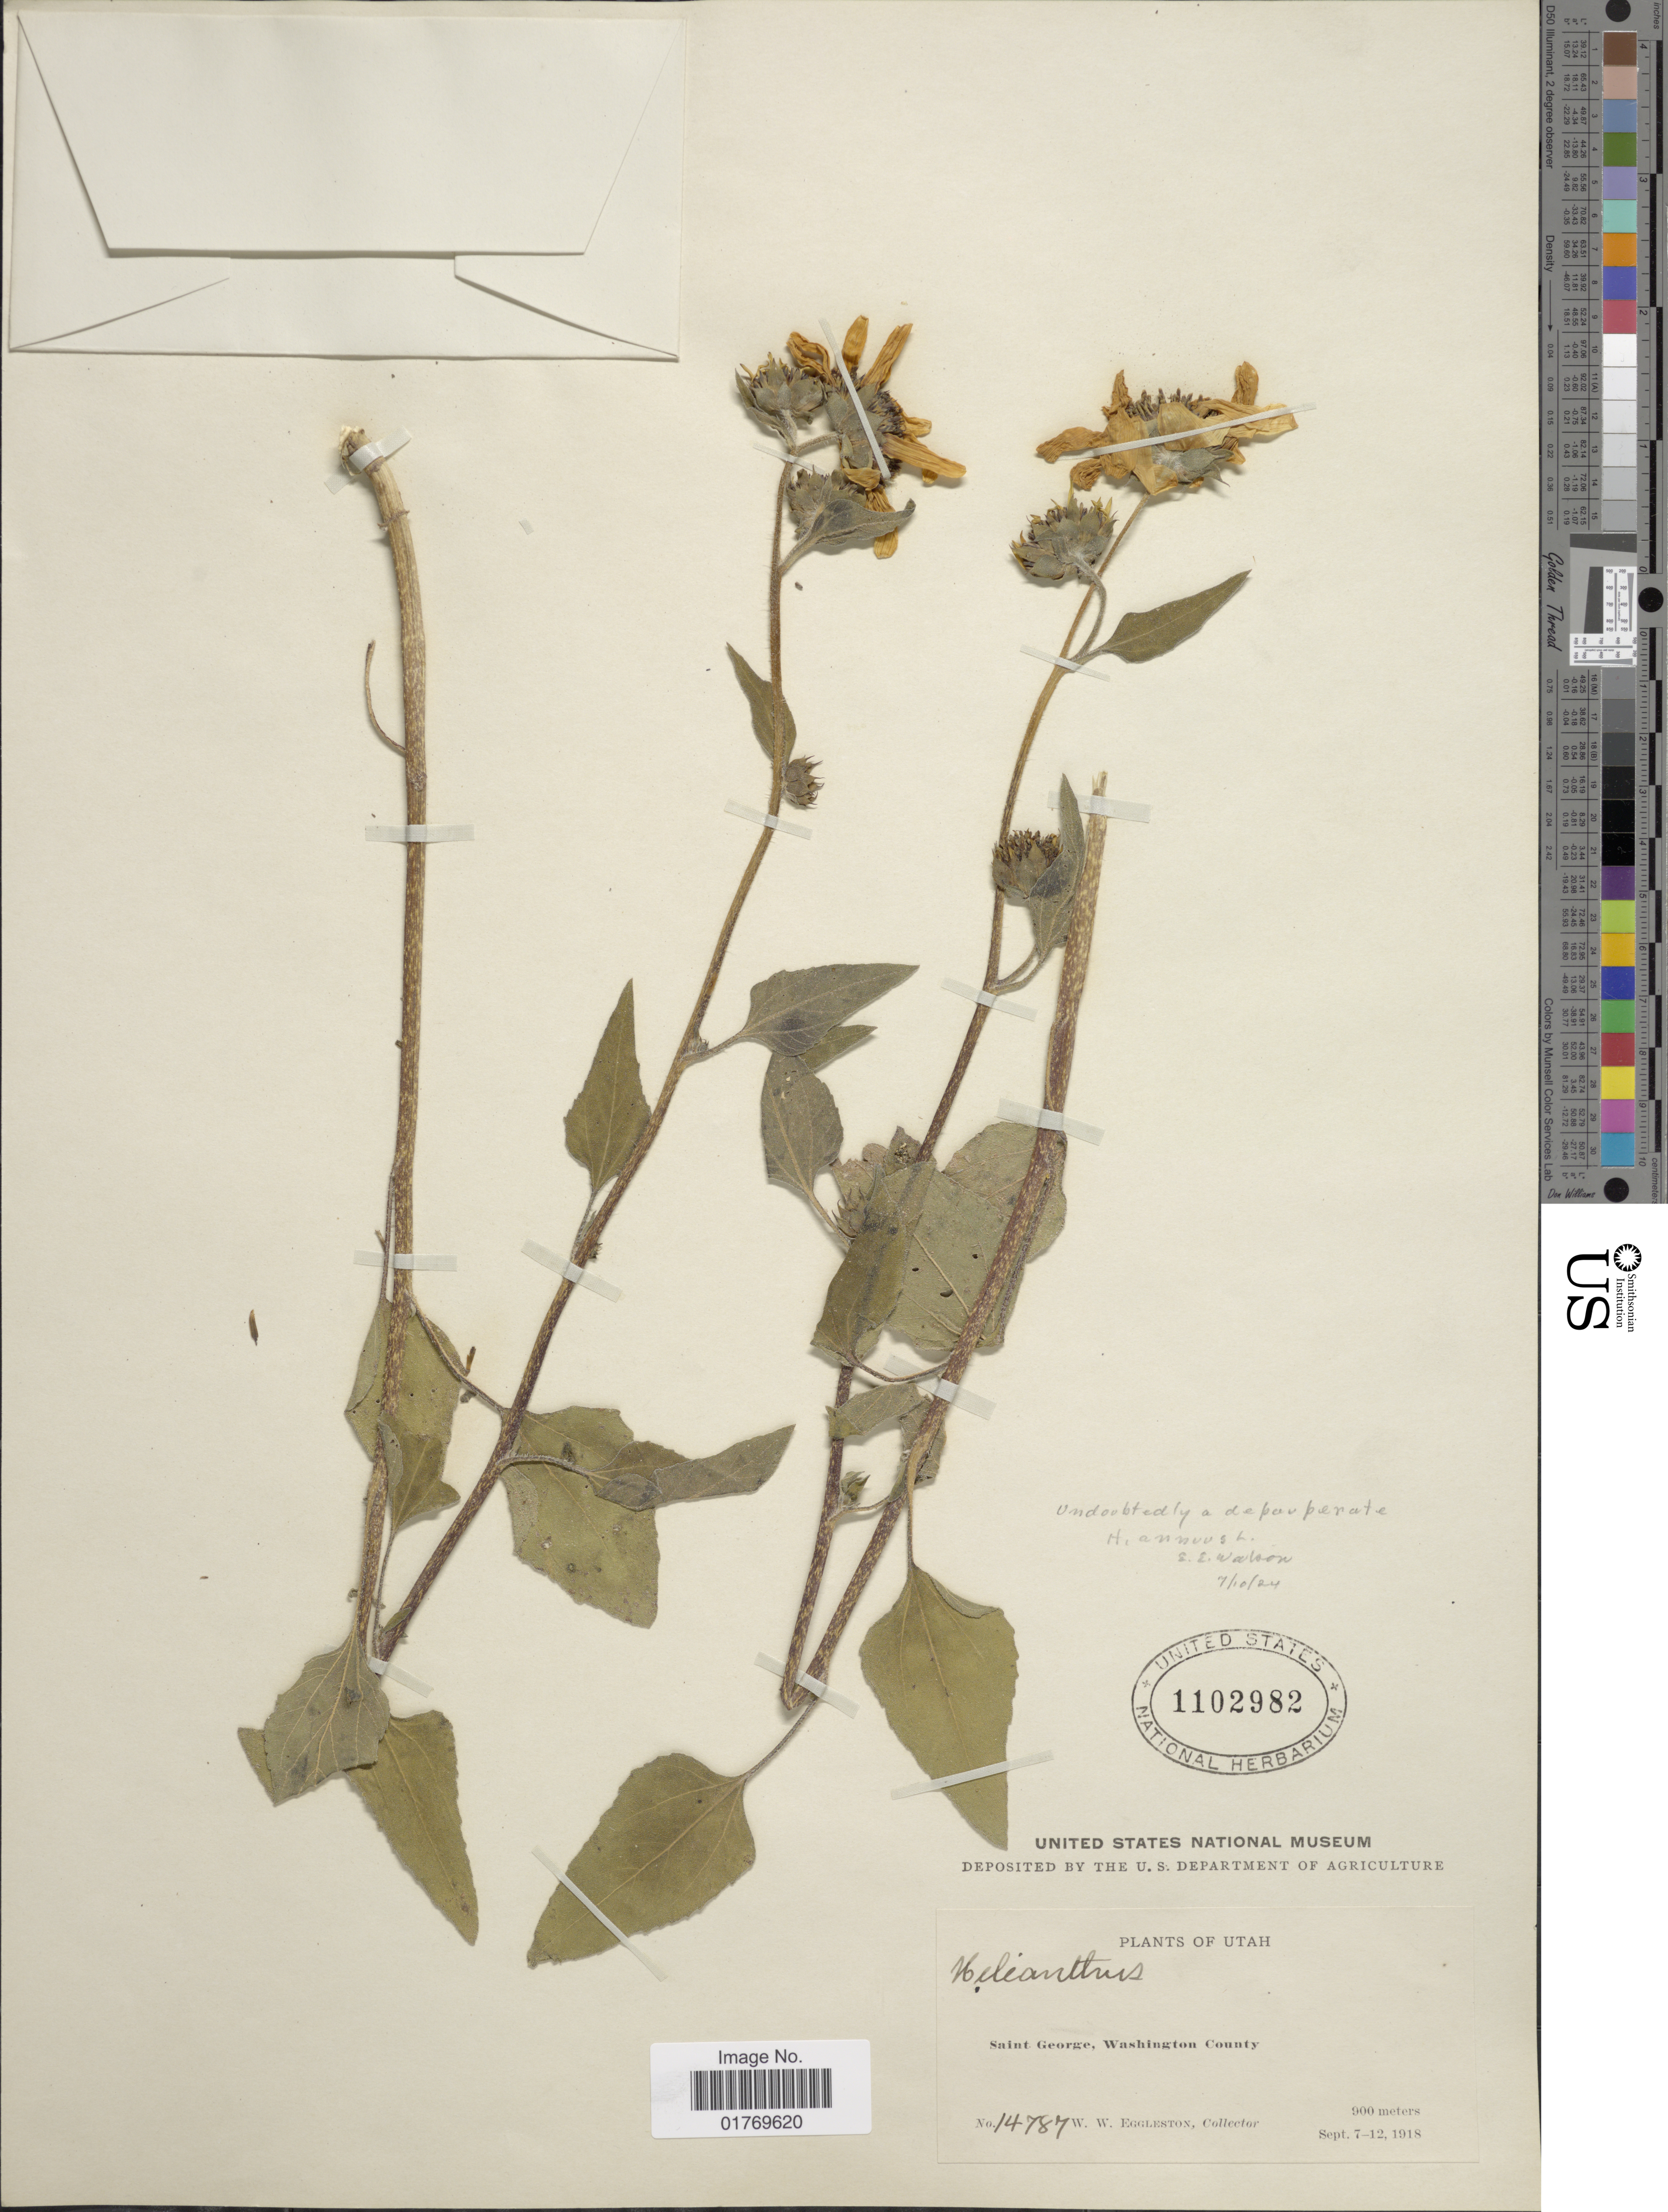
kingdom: Plantae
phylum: Tracheophyta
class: Magnoliopsida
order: Asterales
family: Asteraceae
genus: Helianthus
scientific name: Helianthus annuus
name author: L.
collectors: W. W. Eggleston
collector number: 14787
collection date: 1918-09-07/1918-09-12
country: United States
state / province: Utah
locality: Saint George, Washington County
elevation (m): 900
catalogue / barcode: US 1102982